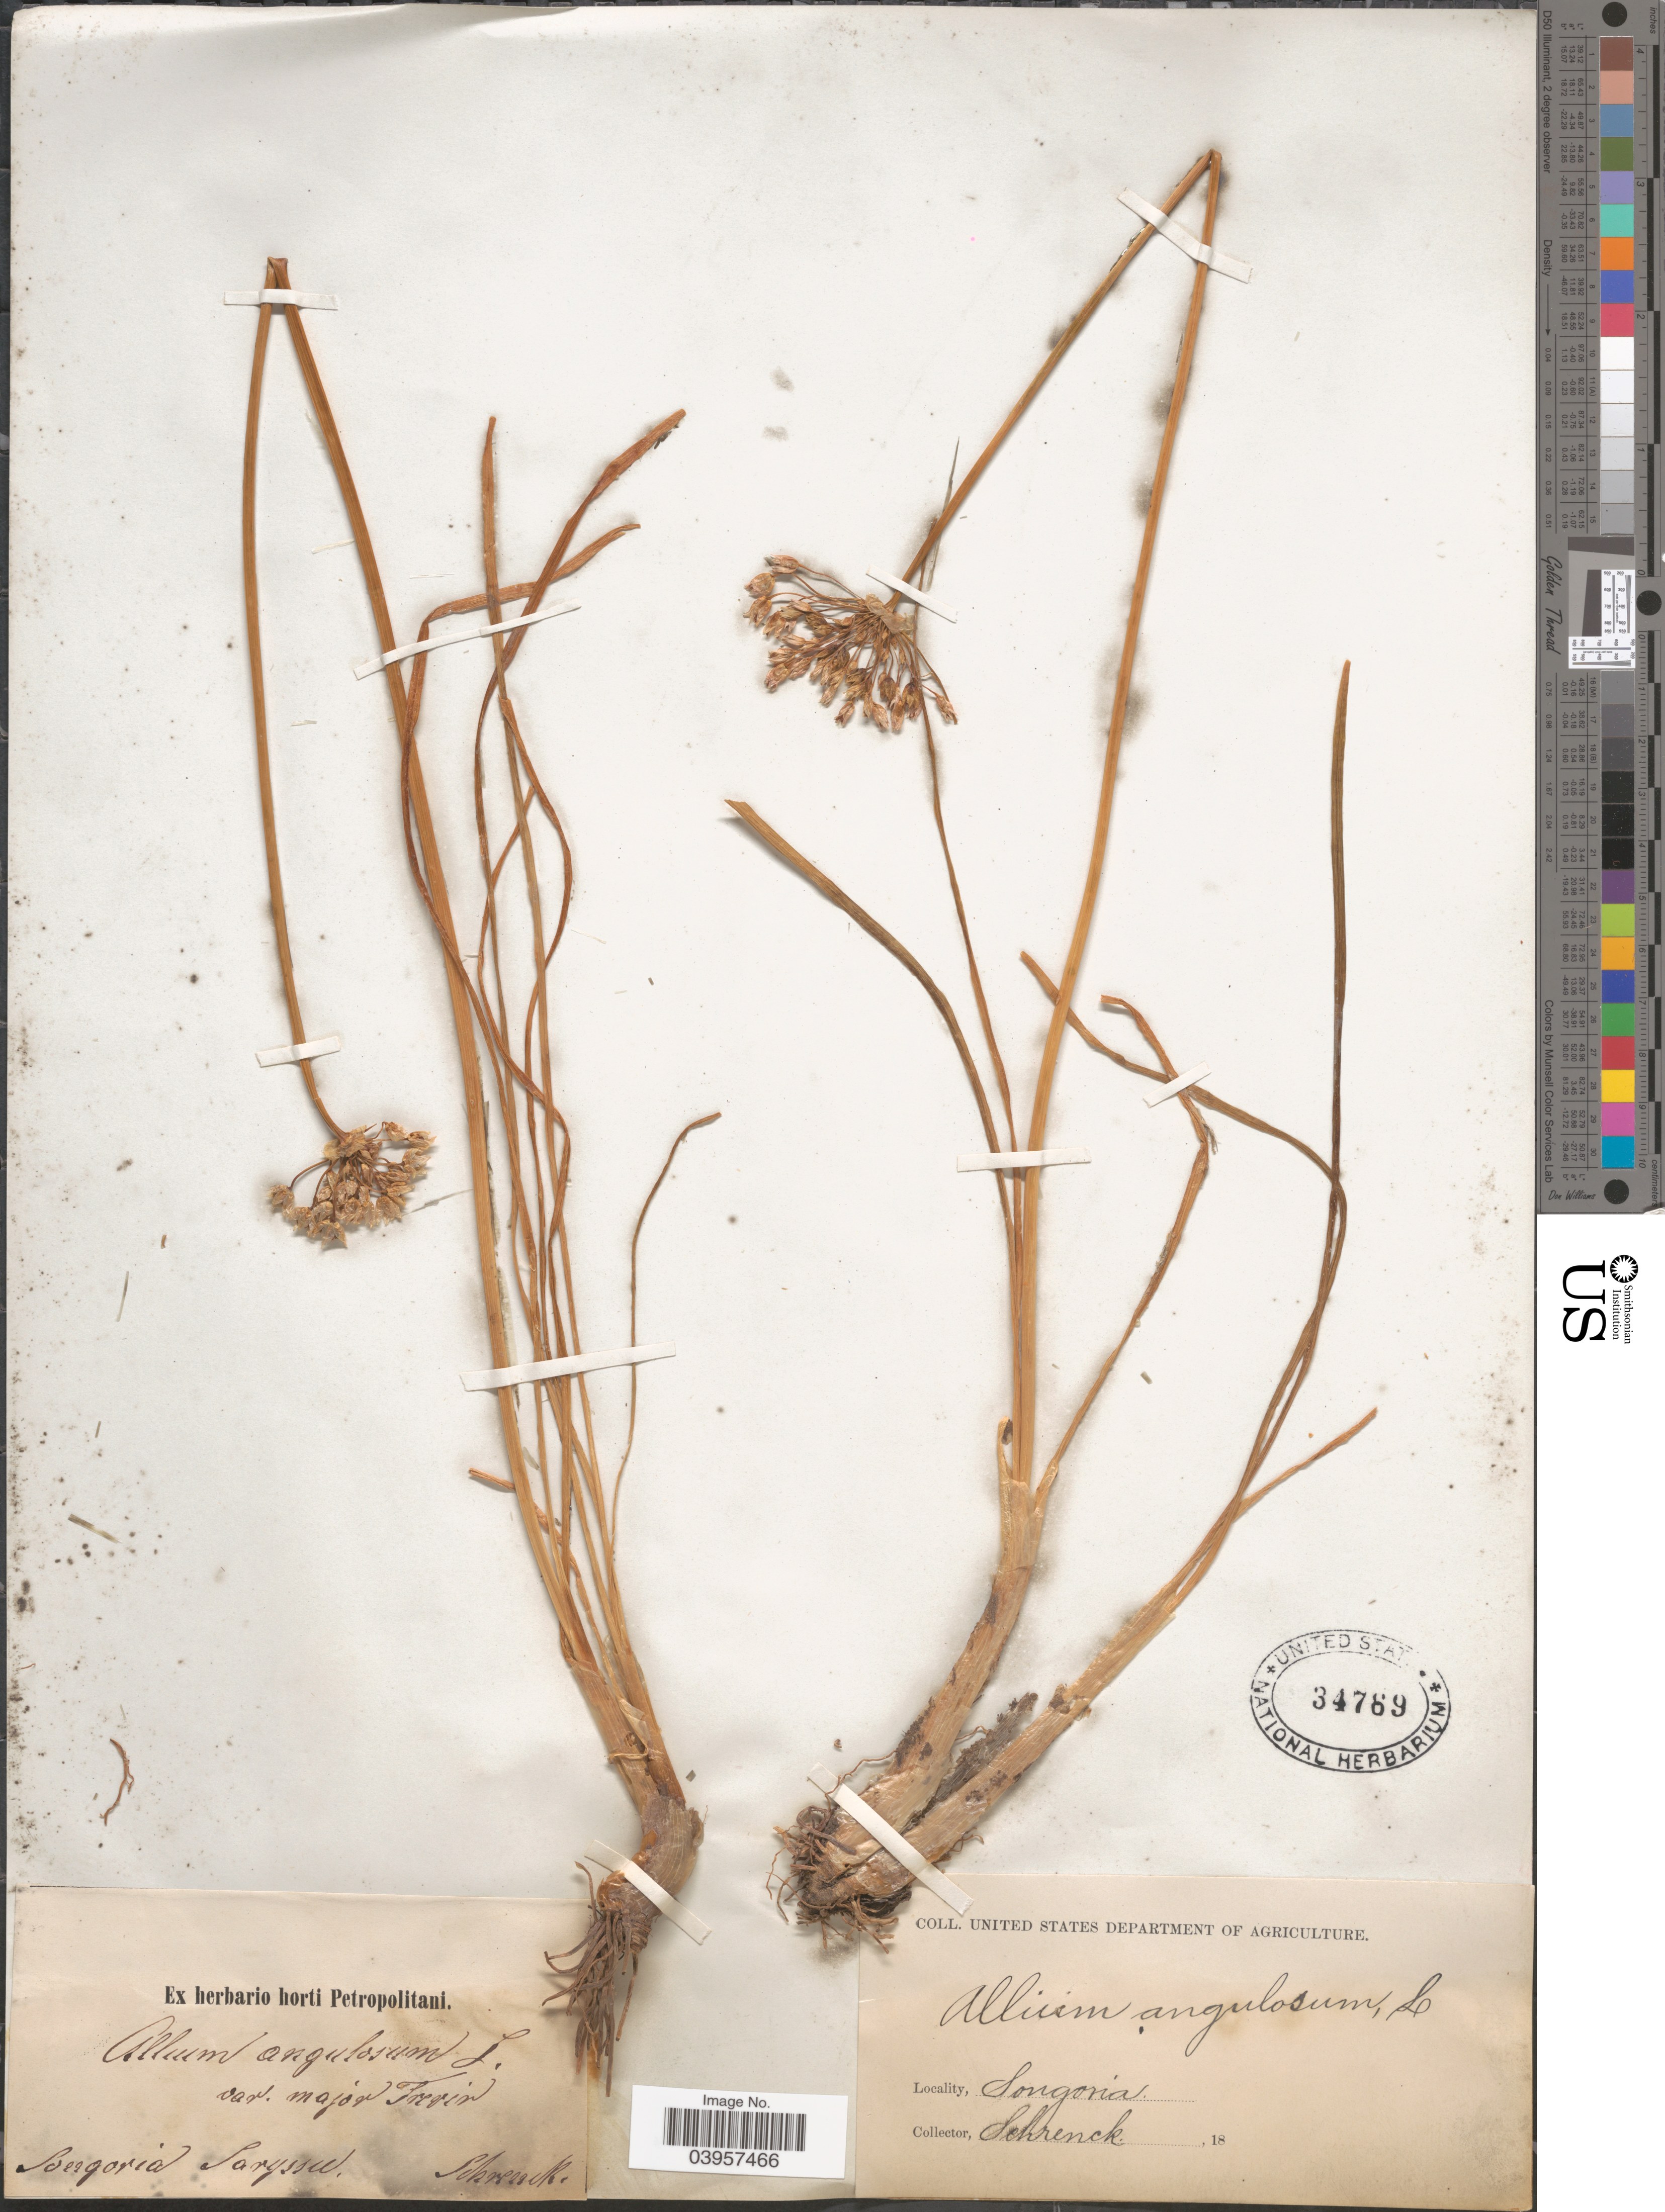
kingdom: Plantae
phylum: Tracheophyta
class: Liliopsida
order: Asparagales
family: Amaryllidaceae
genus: Allium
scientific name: Allium angulosum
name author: L.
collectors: -- Schrenck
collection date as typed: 18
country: Kazakhstan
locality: Songoria Saryssu.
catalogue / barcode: US 34769